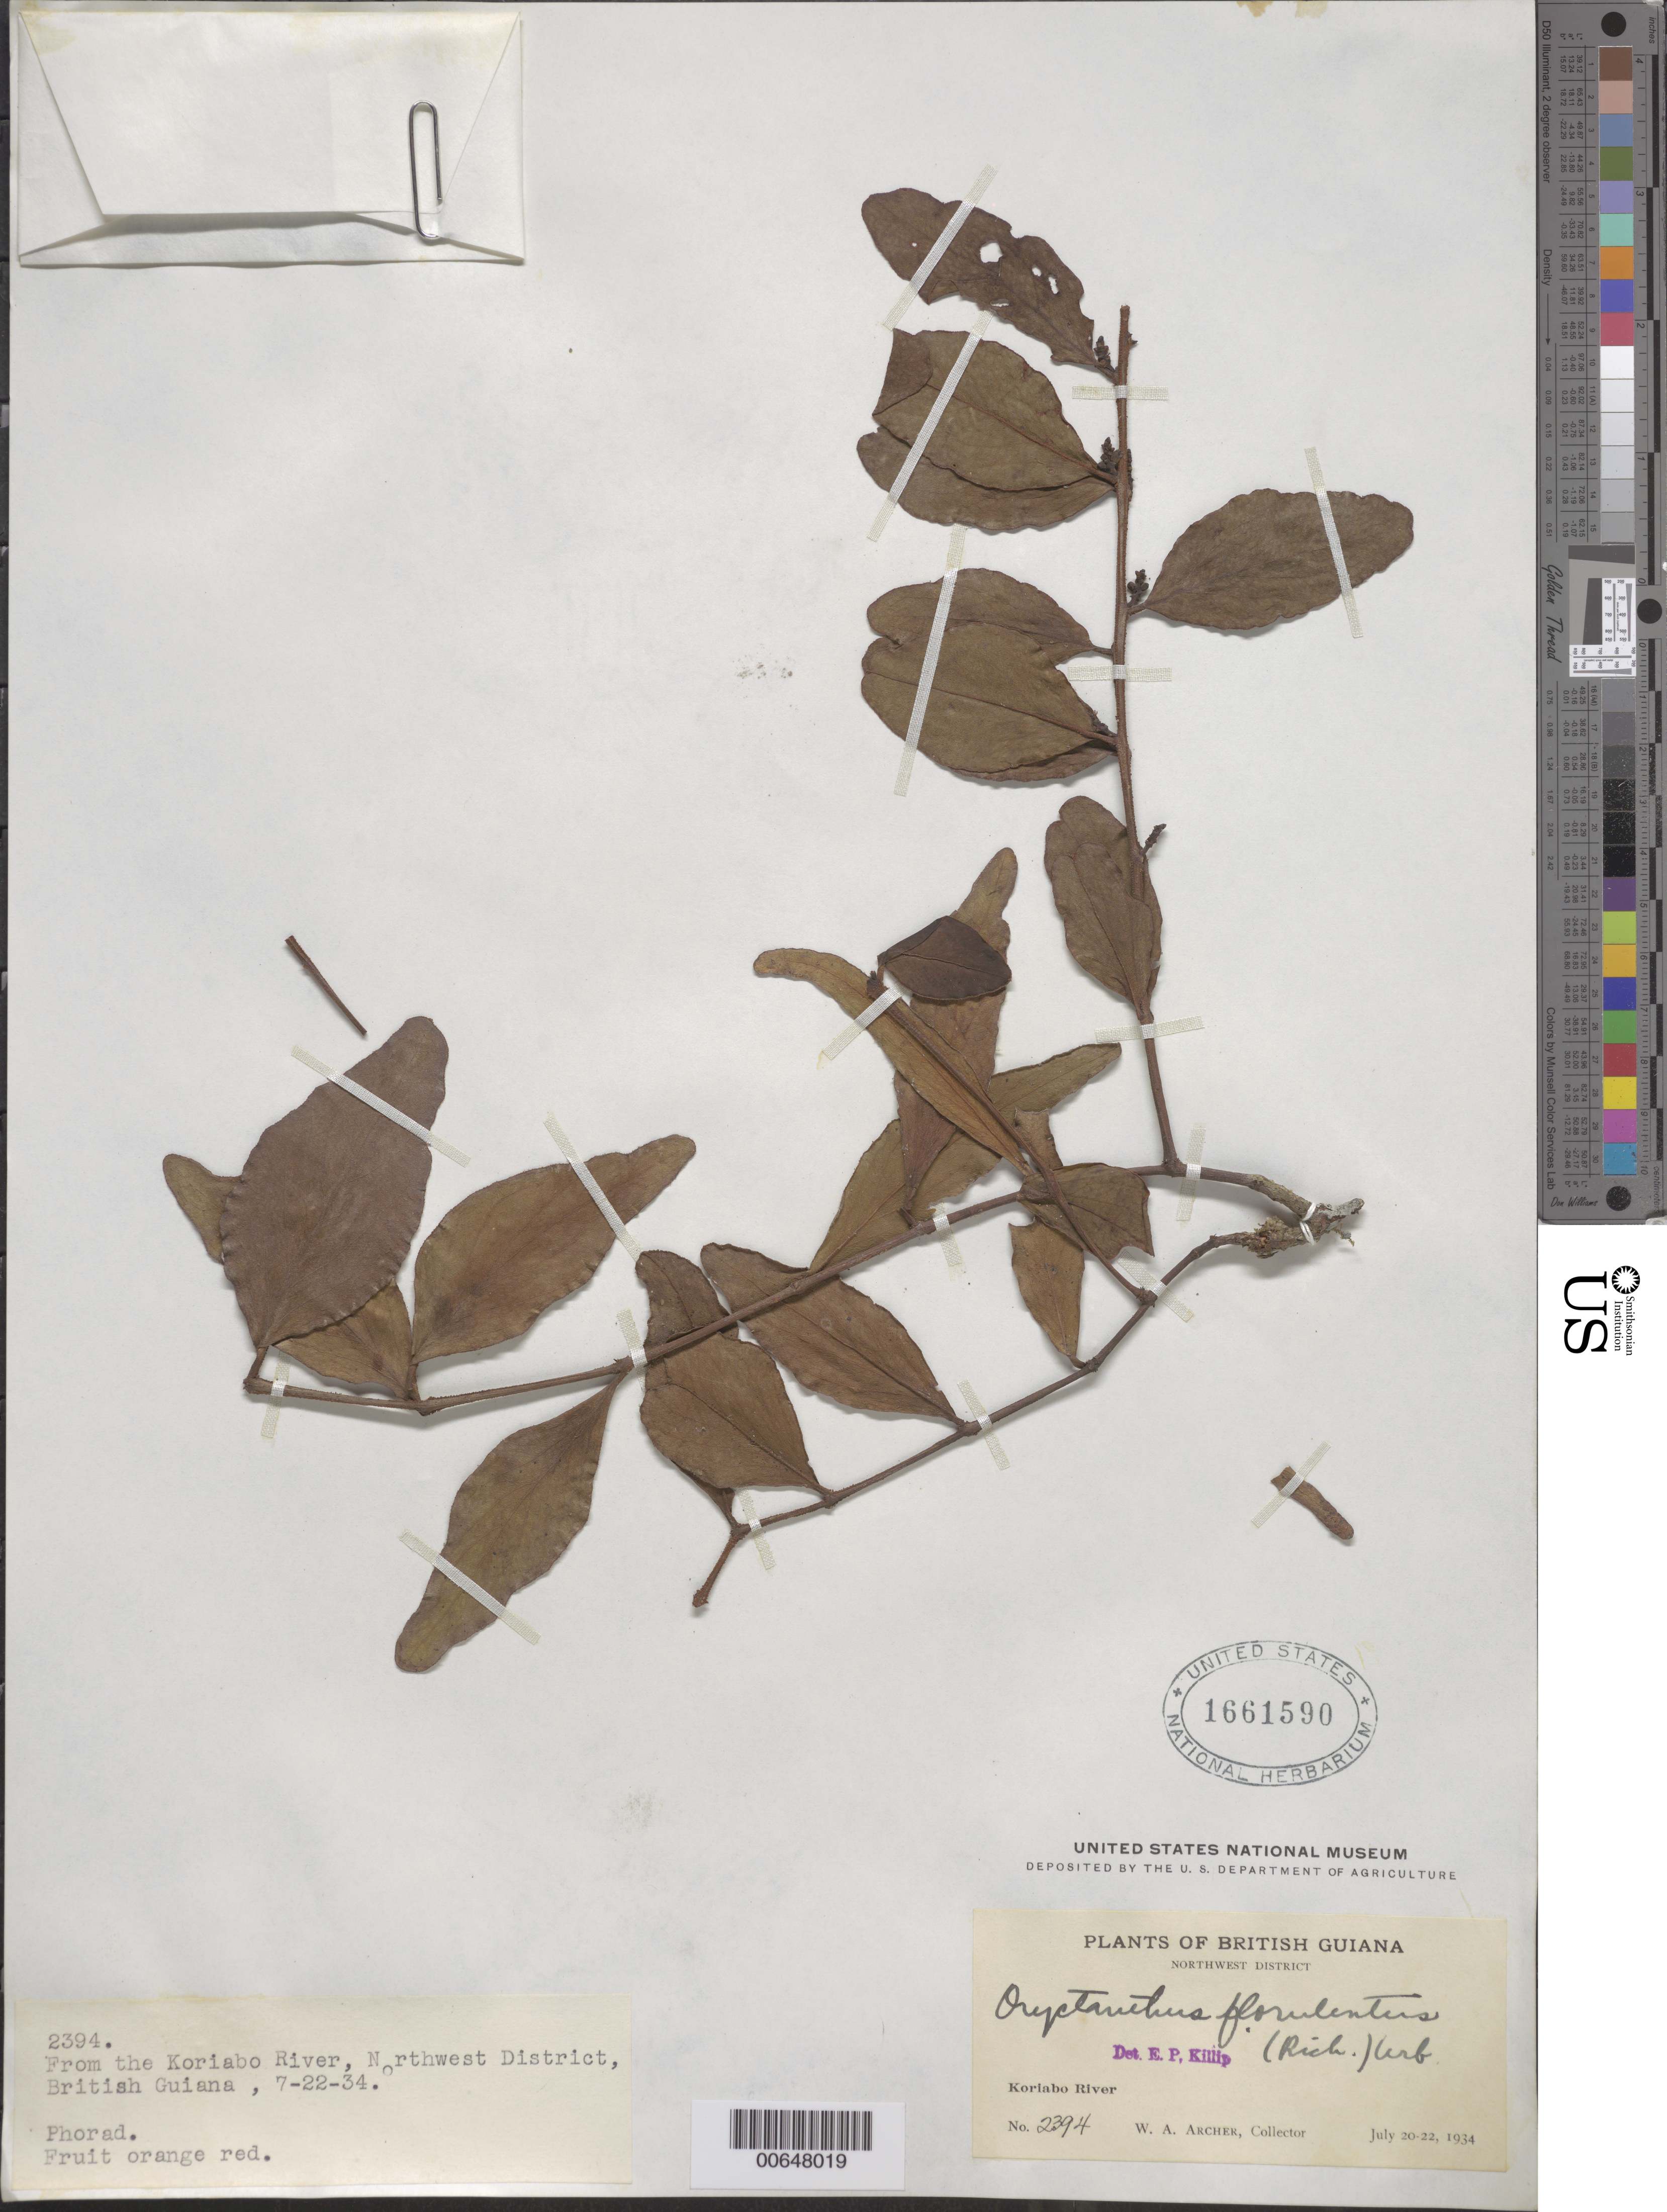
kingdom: Plantae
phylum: Tracheophyta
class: Magnoliopsida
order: Santalales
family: Loranthaceae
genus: Oryctanthus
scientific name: Oryctanthus florulentus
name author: (Rich.) Tiegh.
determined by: Killip, Ellsworth P.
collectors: W. A. Archer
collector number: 2394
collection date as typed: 20-Jul-34 to 22-Jul-34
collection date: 1934-07-20/1934-07-22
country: Guyana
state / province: Barima-Waini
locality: Koriabo River, NW Dist.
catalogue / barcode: US 1661590